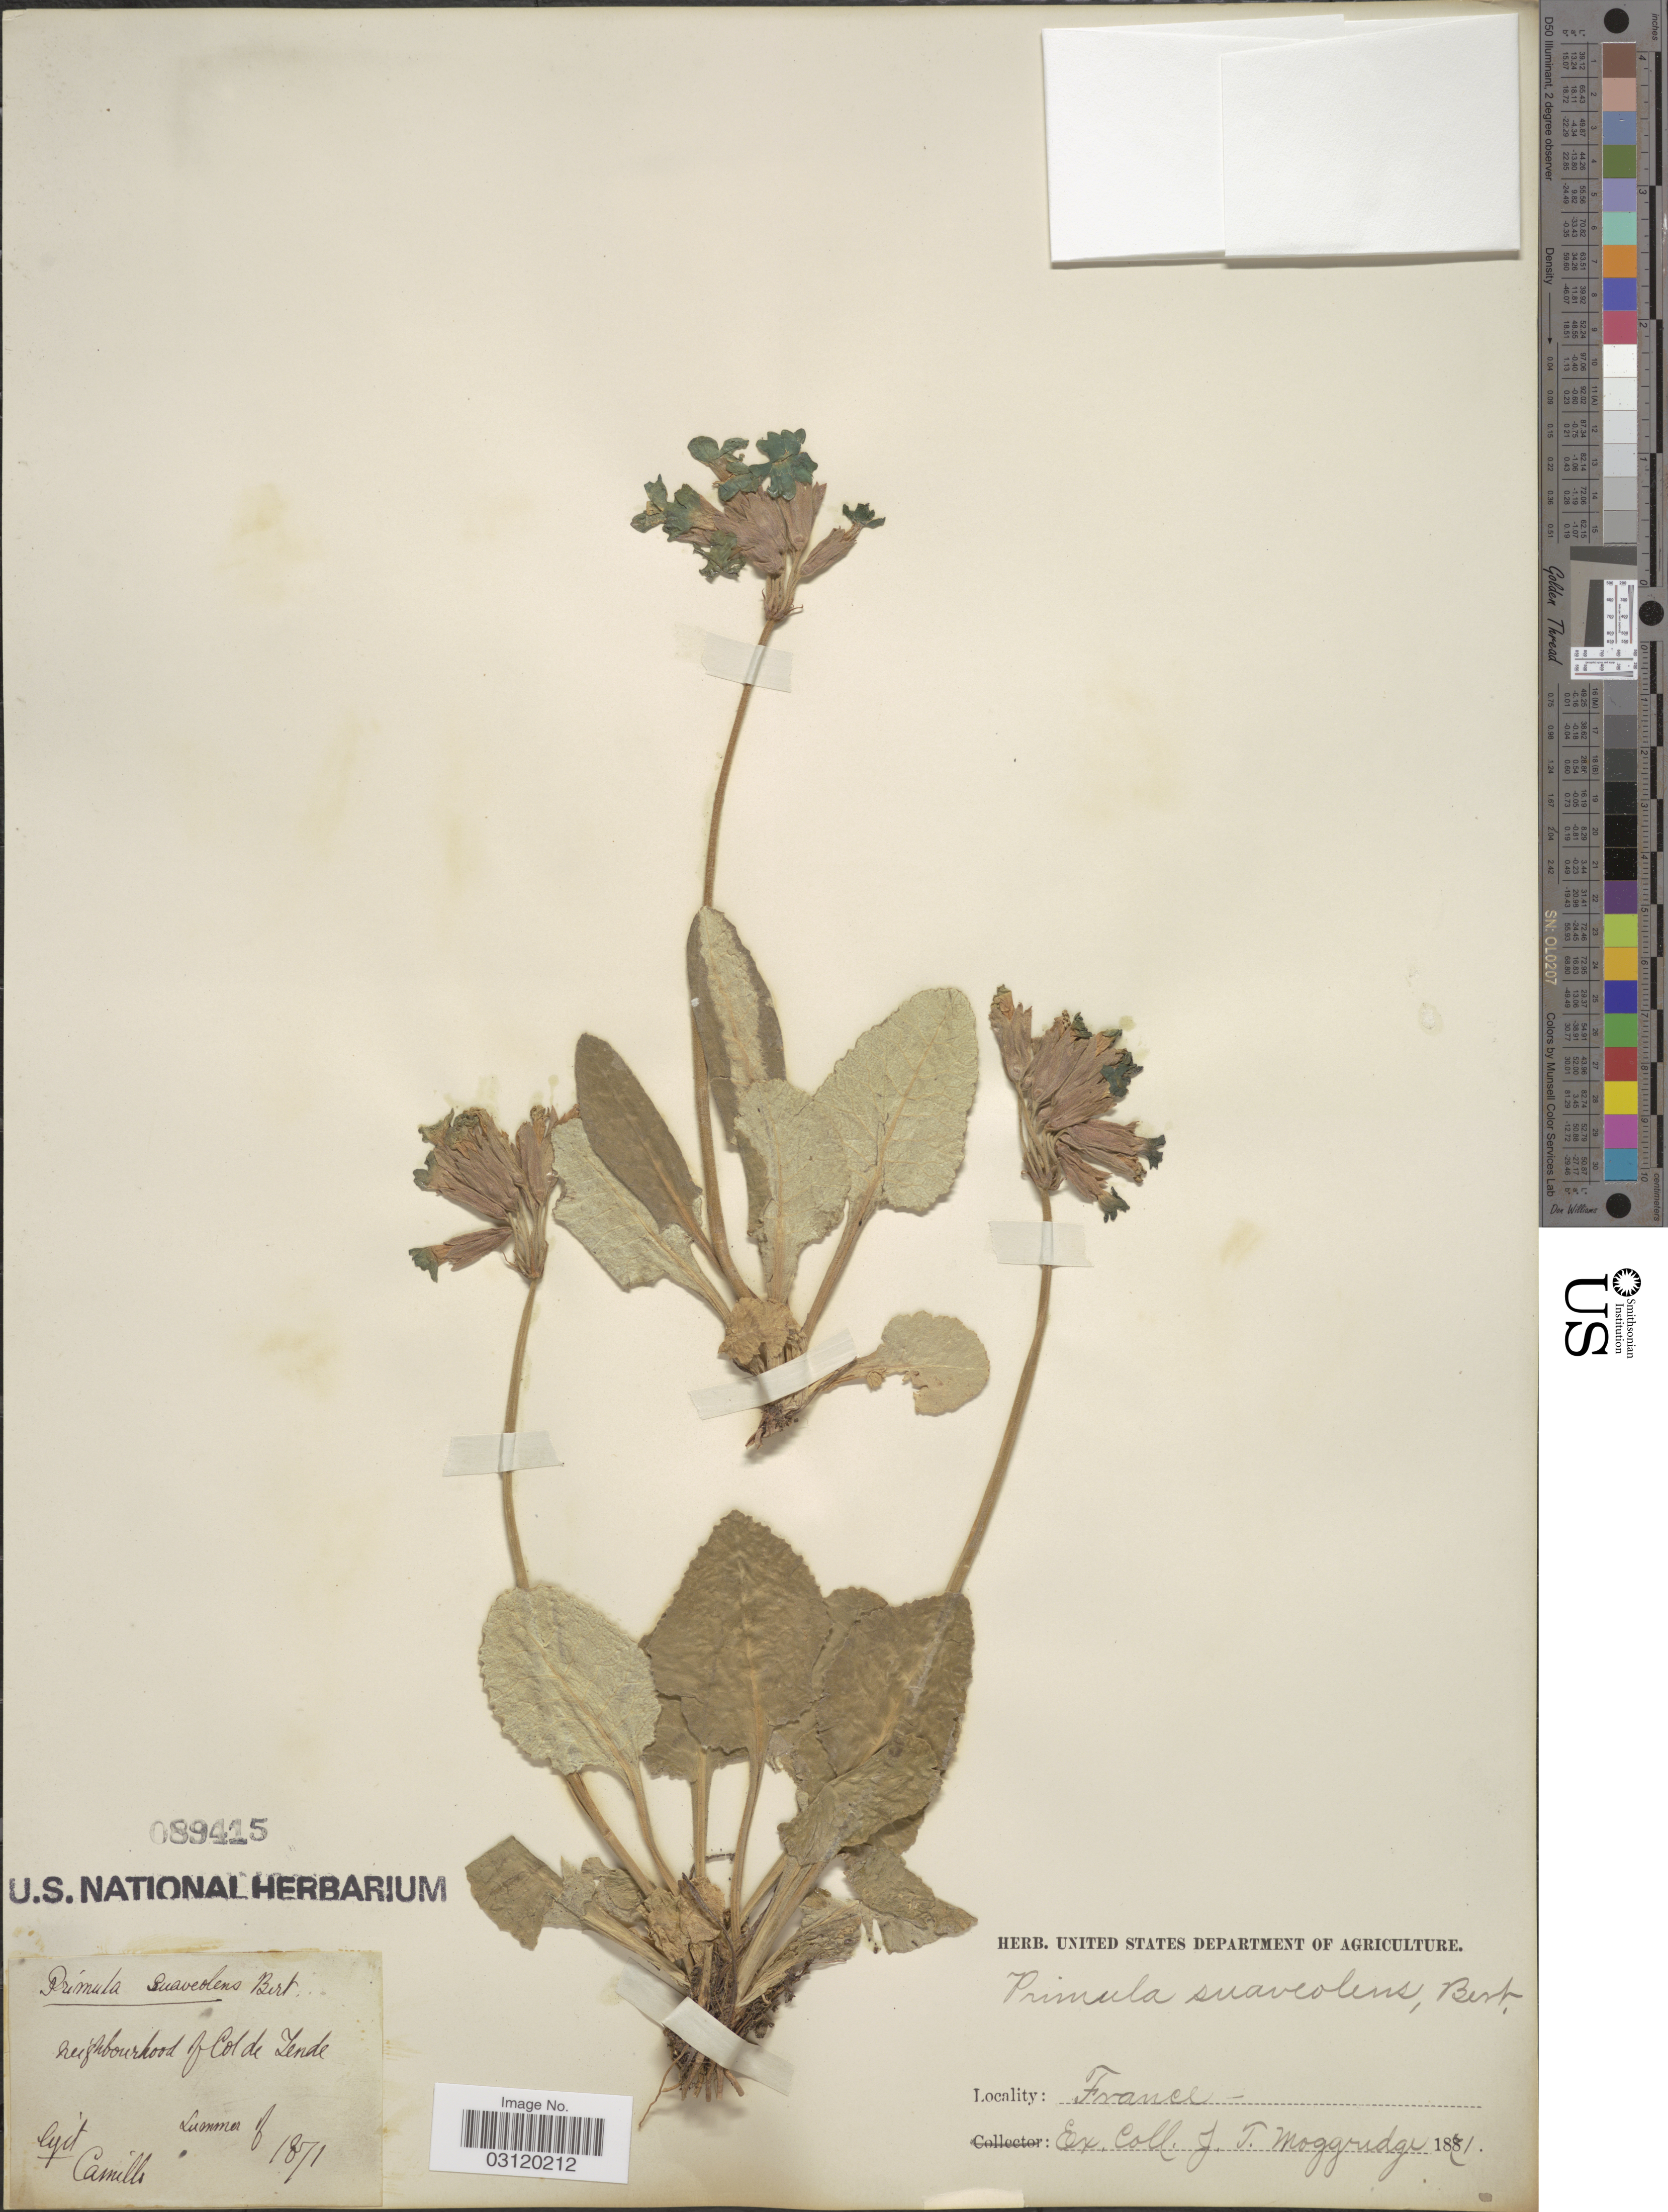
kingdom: Plantae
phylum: Tracheophyta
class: Magnoliopsida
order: Ericales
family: Primulaceae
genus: Primula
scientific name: Primula suaveolens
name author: Bertol.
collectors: Camillo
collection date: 1871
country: France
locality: Neighbourhood of Col de Zende.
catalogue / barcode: US 89415